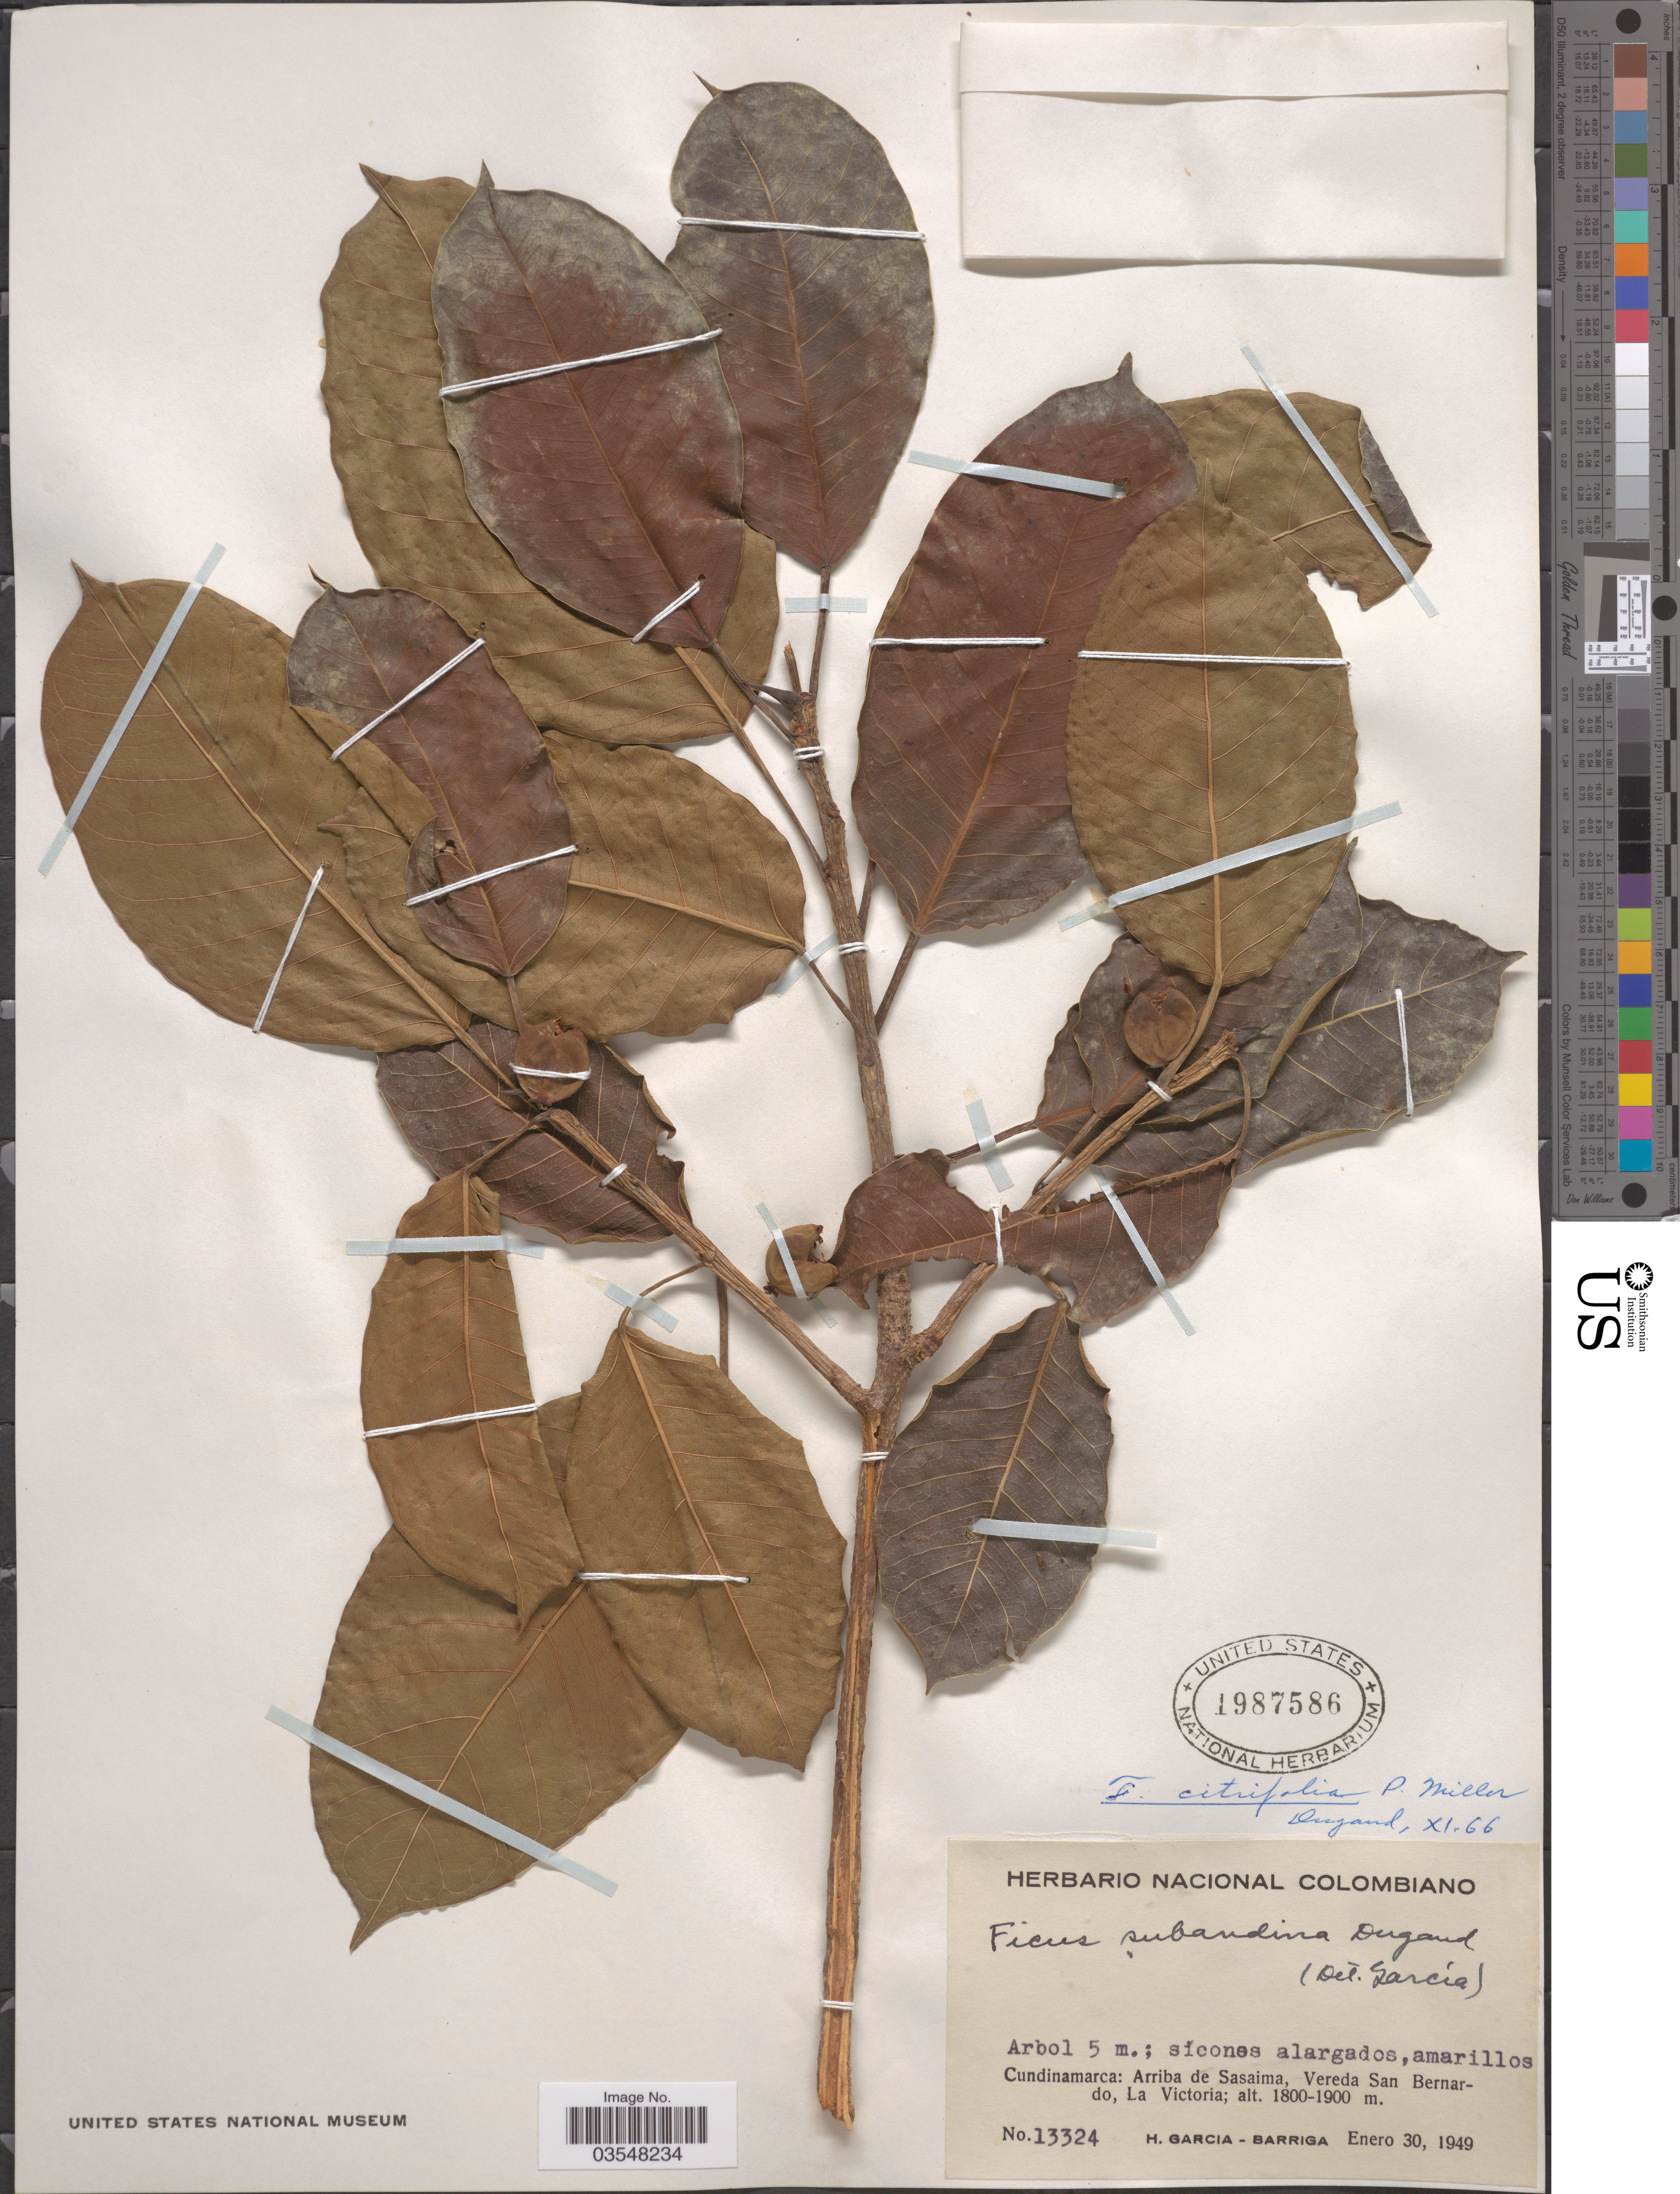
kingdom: Plantae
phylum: Tracheophyta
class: Magnoliopsida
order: Rosales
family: Moraceae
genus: Ficus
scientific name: Ficus citrifolia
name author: Mill.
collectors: H. García Barriga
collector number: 13324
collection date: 1949-01-30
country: Colombia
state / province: Cundinamarca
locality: Arriba de Sasaima, Vereda San Bernardo, La Victoria.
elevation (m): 1800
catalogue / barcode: US 1987586